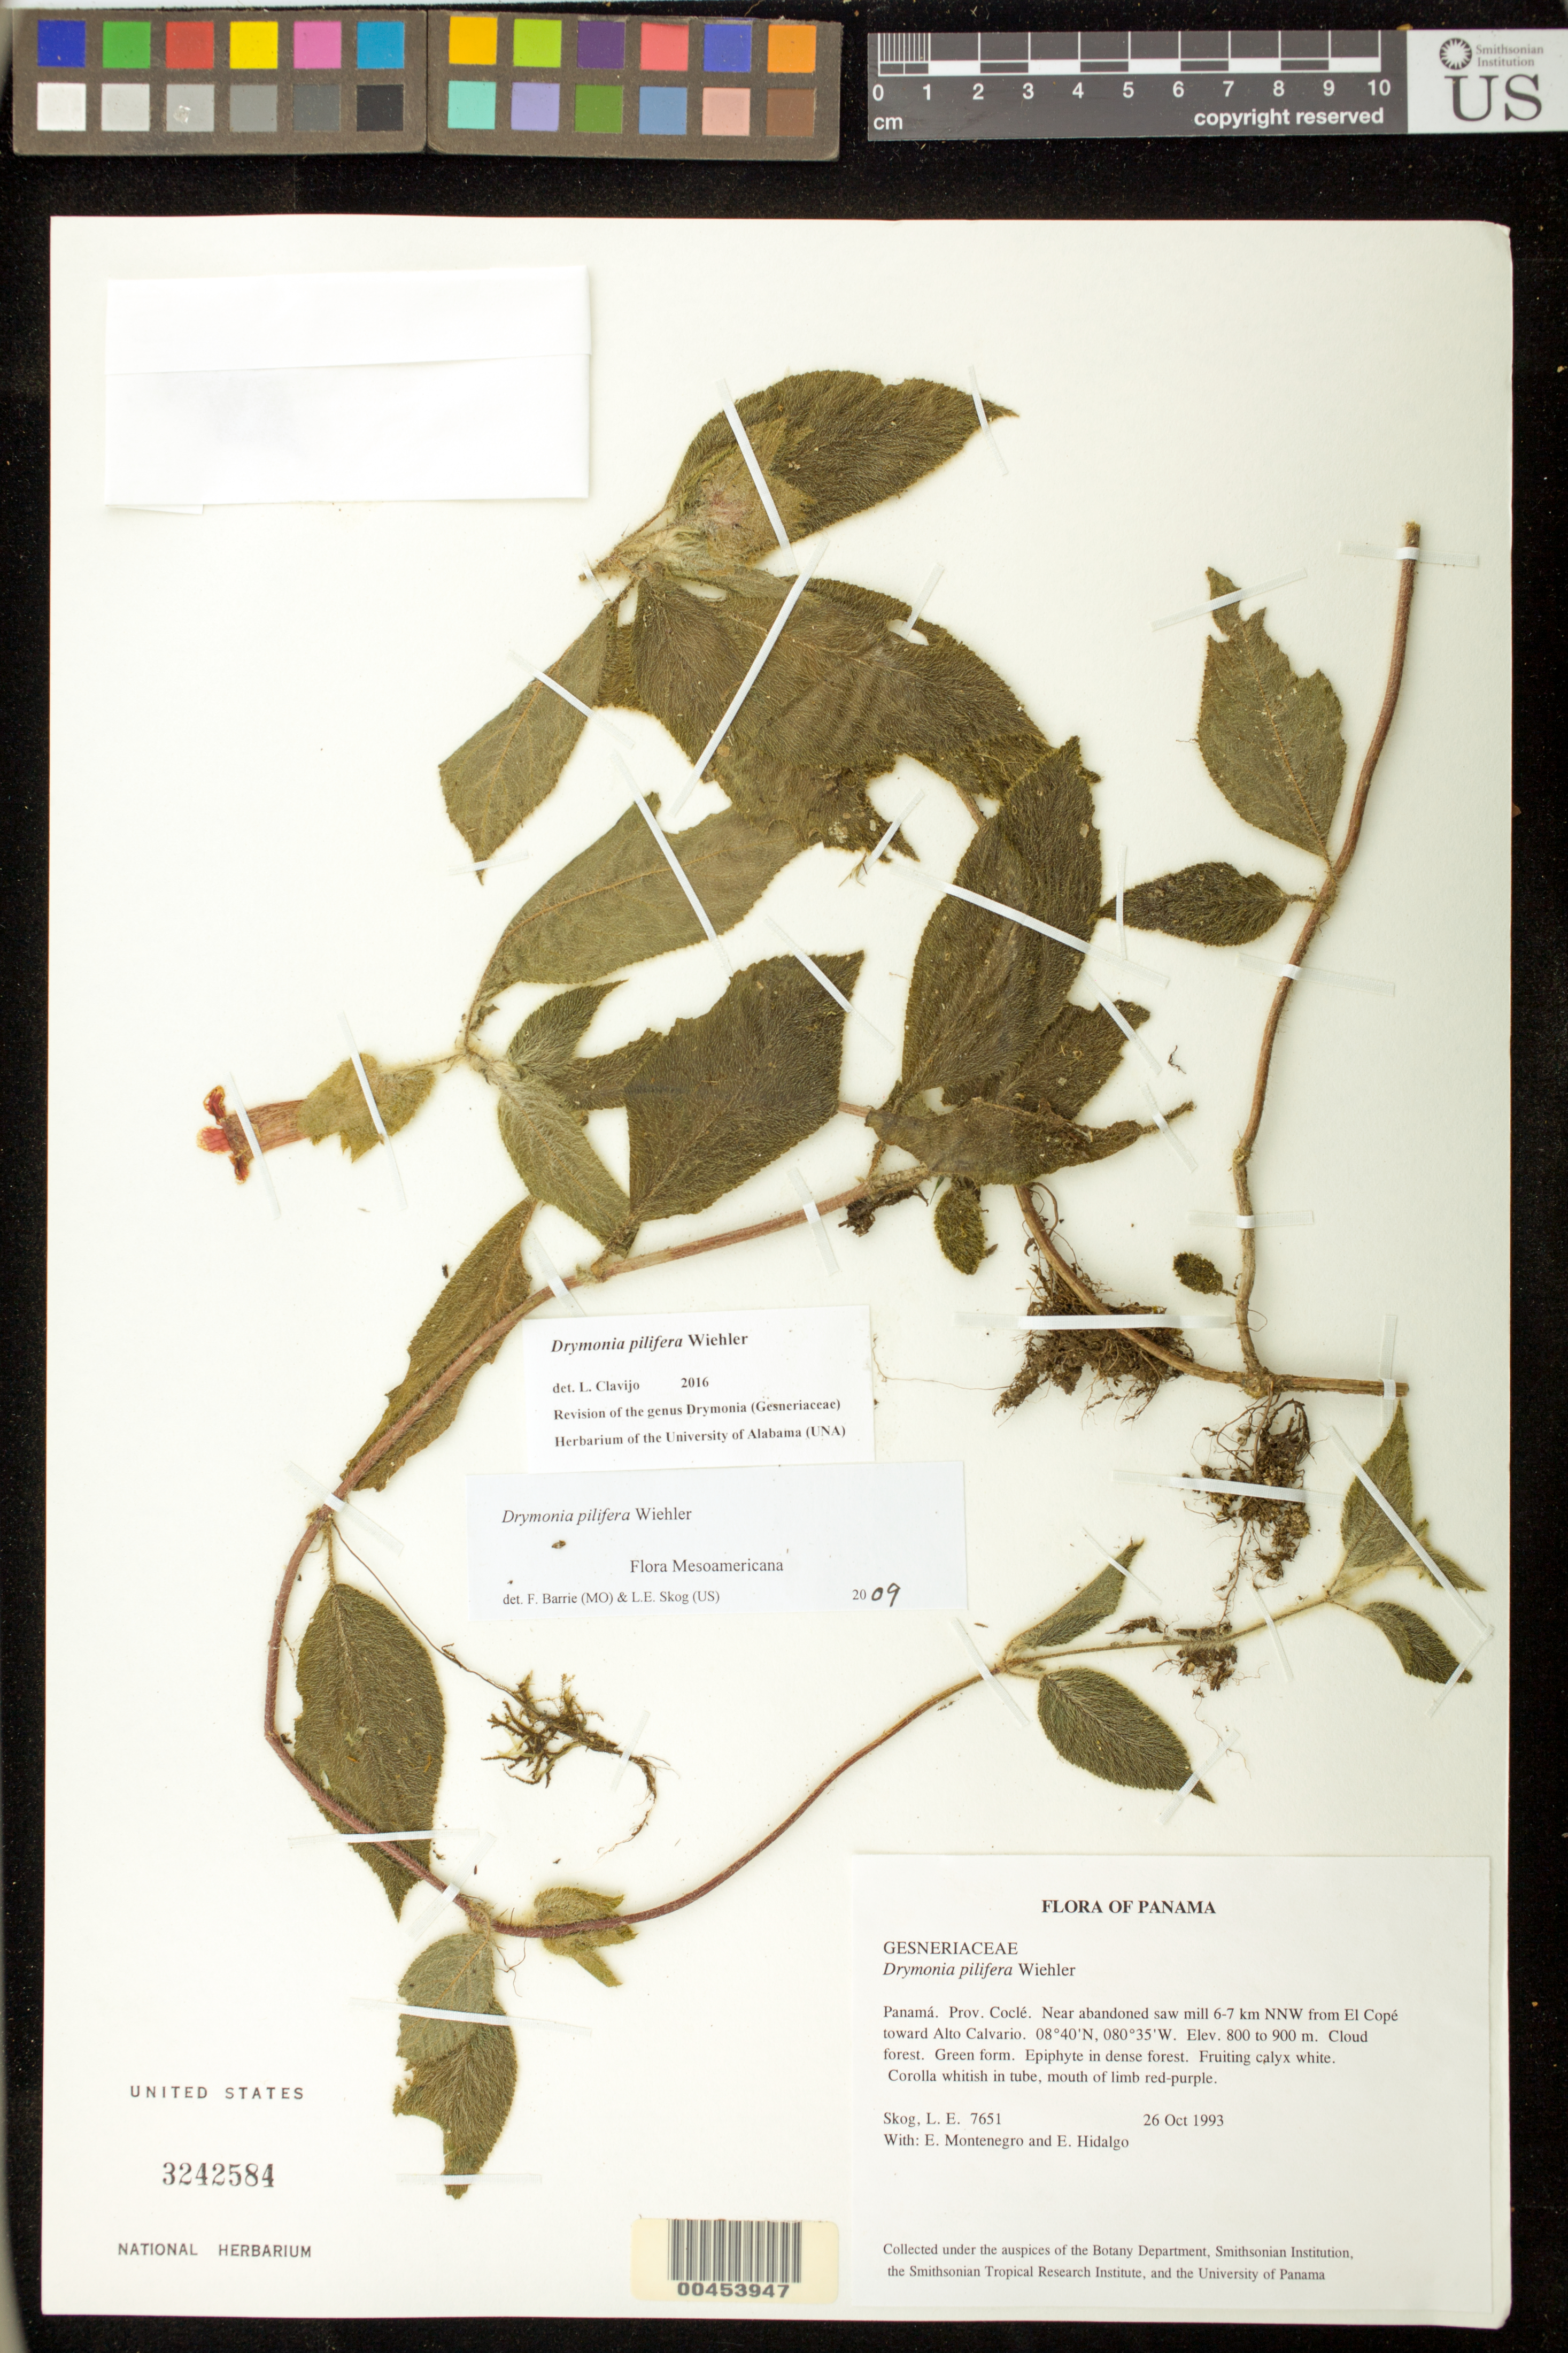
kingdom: Plantae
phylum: Tracheophyta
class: Magnoliopsida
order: Lamiales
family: Gesneriaceae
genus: Drymonia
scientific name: Drymonia pilifera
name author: Wiehler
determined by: Skog, Laurence E.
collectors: L. E. Skog, E. Montenegro & E. Hildalgo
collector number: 7651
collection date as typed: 26 Oct 1993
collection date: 1993-10-26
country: Panama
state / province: Coclé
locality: Near abandoned saw mill 6-7 km NNW from El Copé toward Alto Calvario.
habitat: Cloud forest.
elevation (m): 800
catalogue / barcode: US 3242584